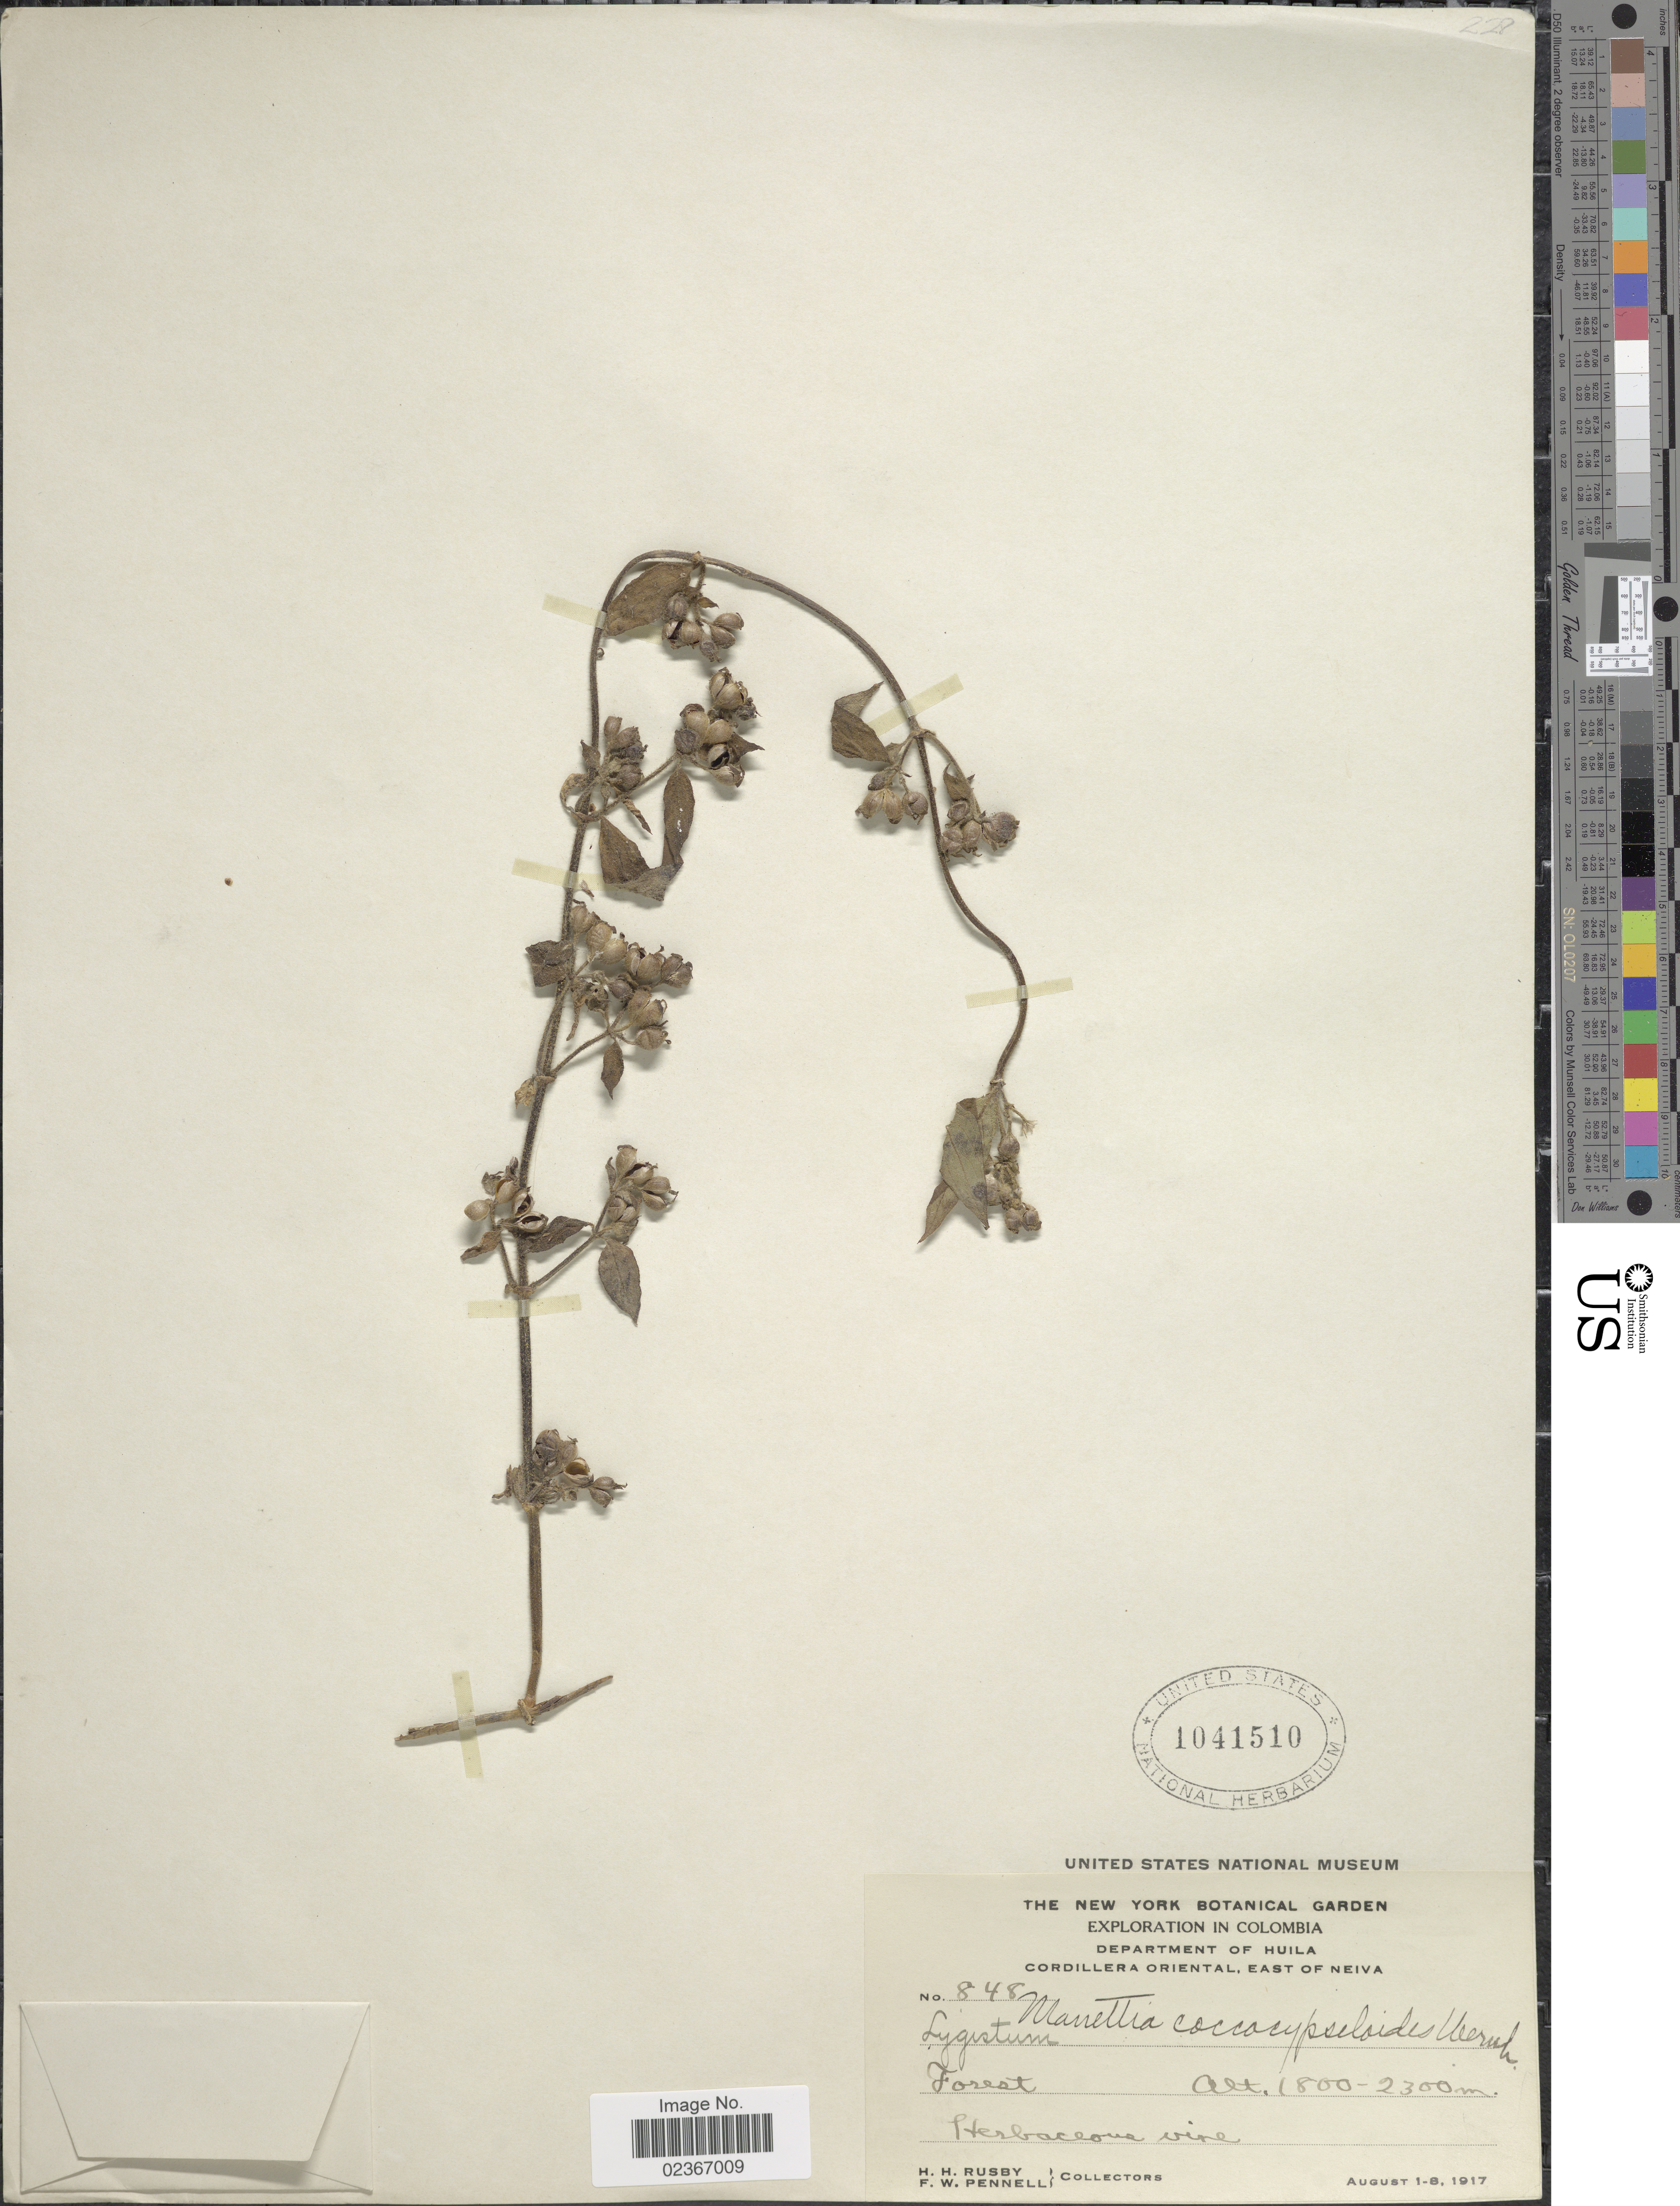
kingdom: Plantae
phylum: Tracheophyta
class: Magnoliopsida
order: Gentianales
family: Rubiaceae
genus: Manettia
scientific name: Manettia coccocypseloides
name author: Wernham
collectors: H. H. Rusby & F. W. Pennell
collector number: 848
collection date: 1917-08-01/1917-08-08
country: Colombia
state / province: Huila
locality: Department of Huila. Cordillera Oriental, East of Neiva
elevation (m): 1800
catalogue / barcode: US 1041510